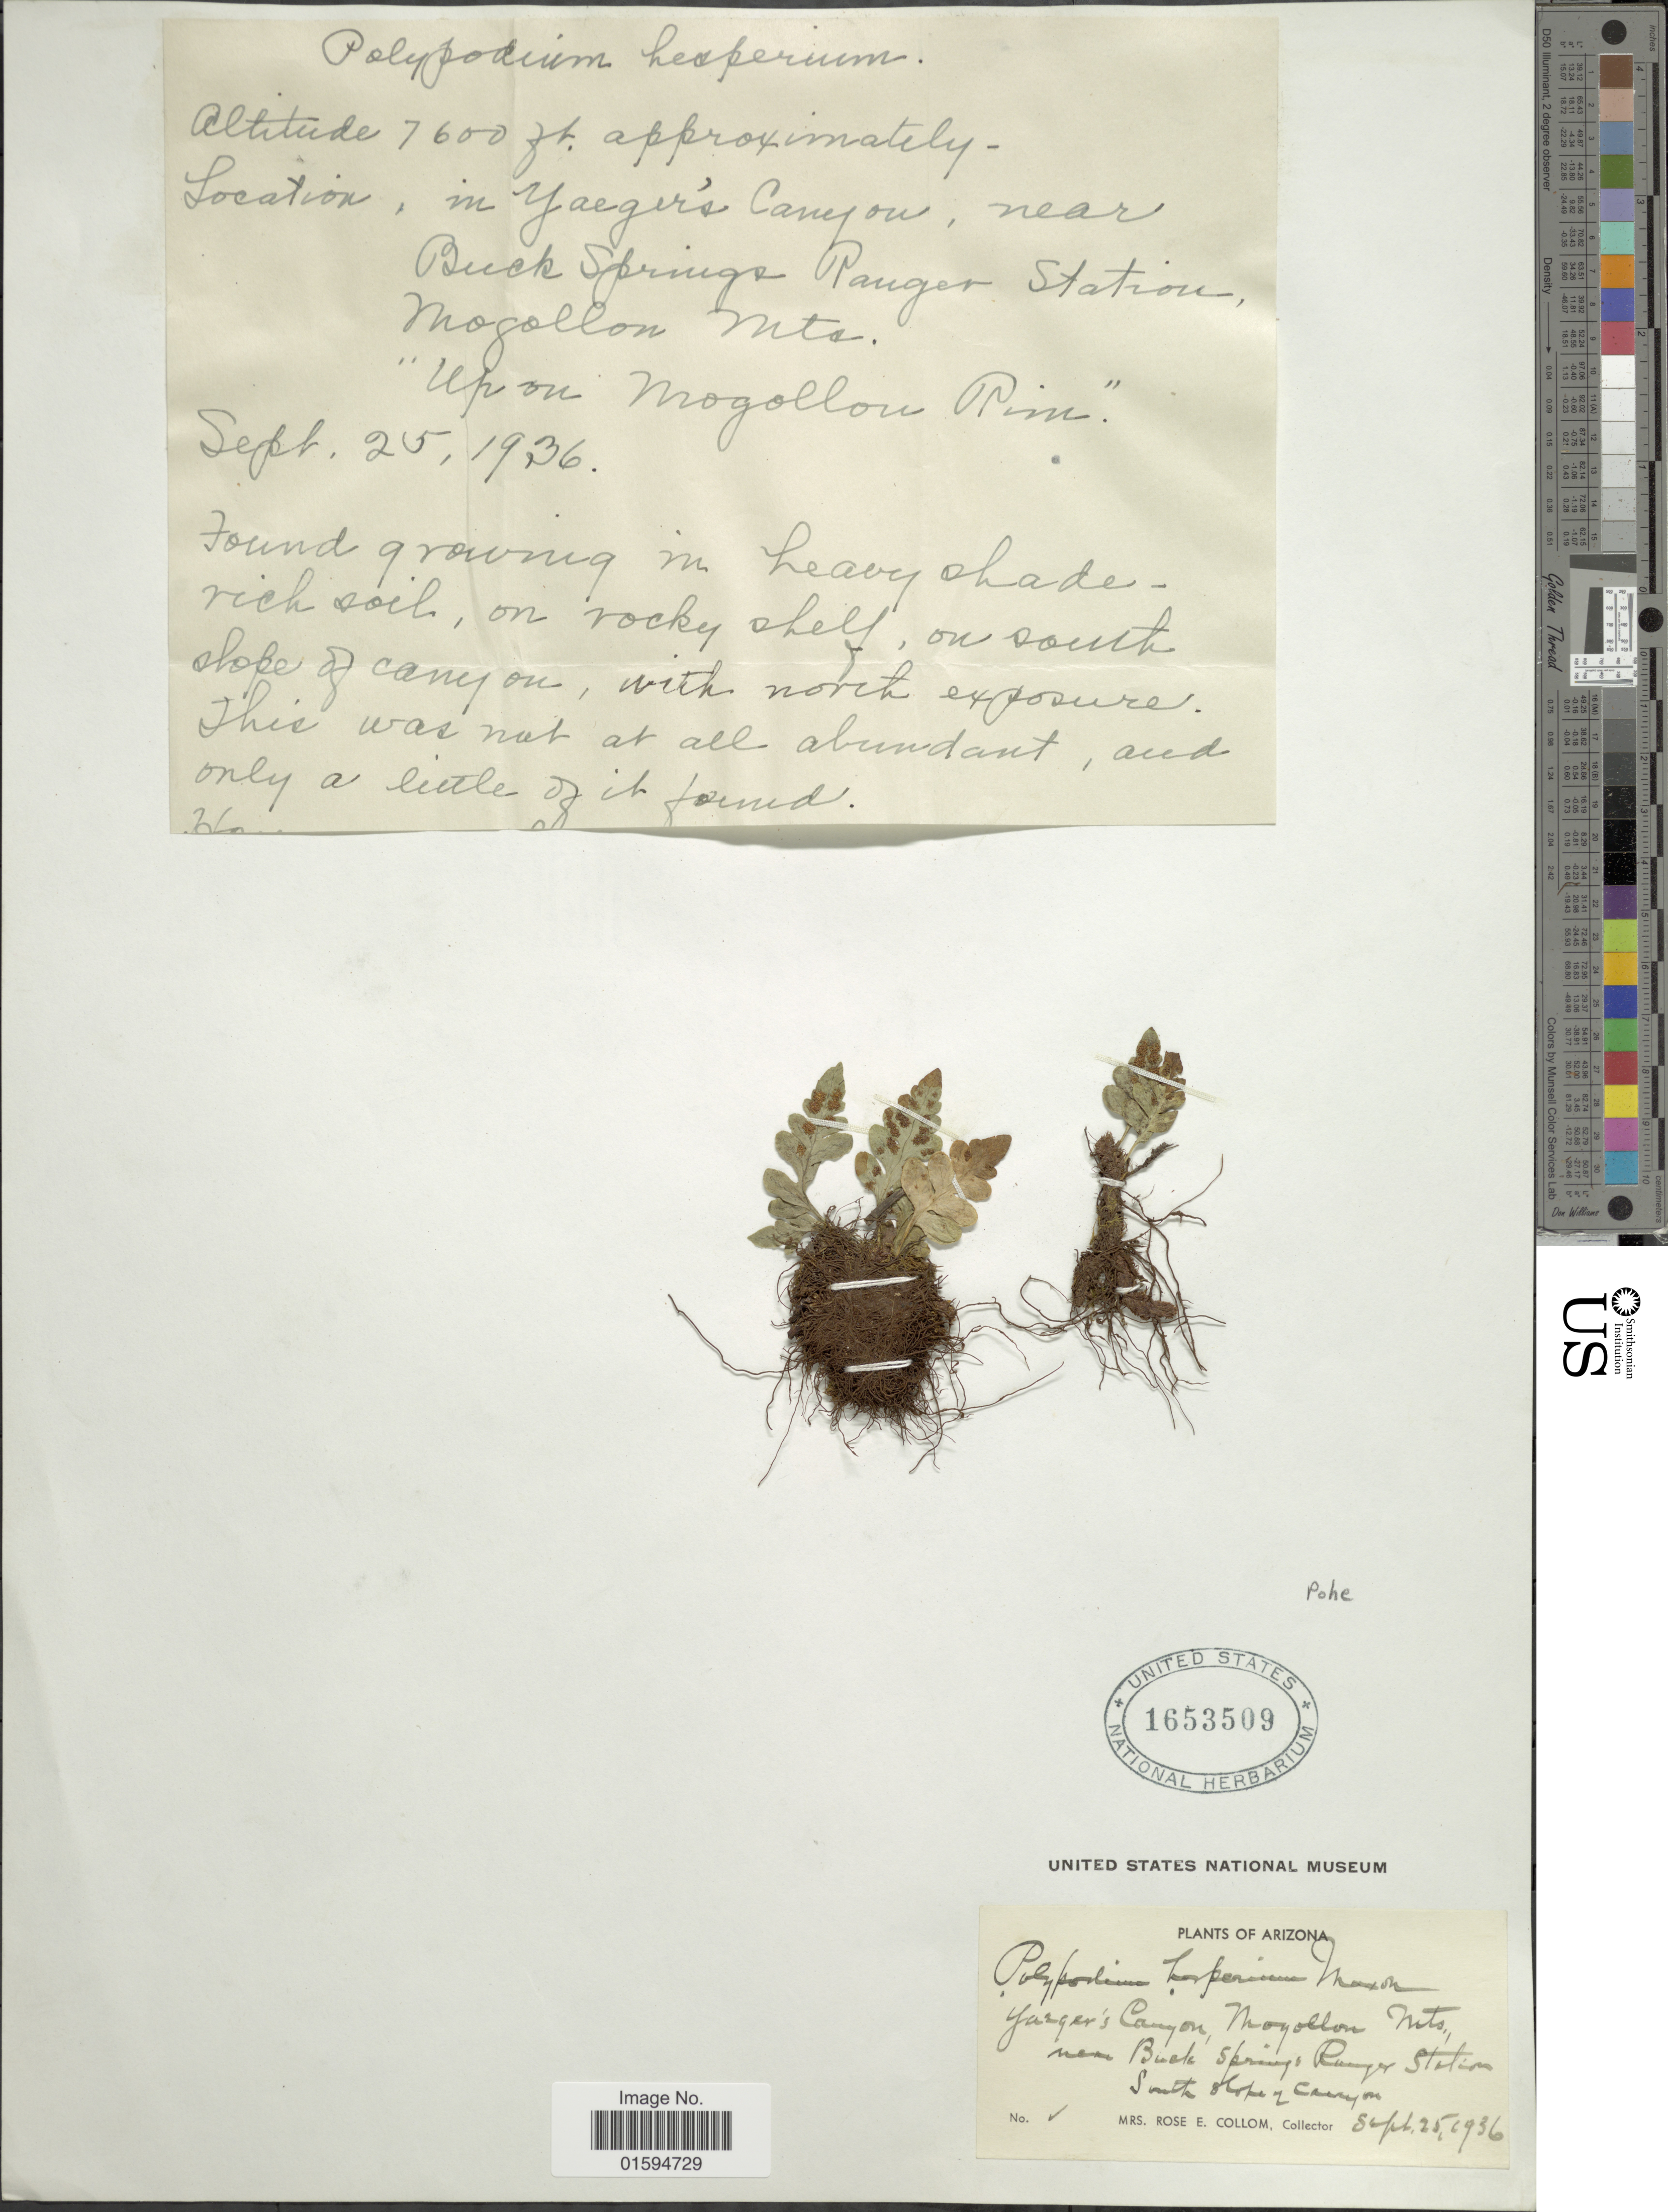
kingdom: Plantae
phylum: Tracheophyta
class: Polypodiopsida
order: Polypodiales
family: Polypodiaceae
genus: Polypodium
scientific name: Polypodium hesperium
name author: Maxon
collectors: R. E. Collom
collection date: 1936-09-25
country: United States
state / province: Arizona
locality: Yeager Canyon , Mogollon Mts near Buck Springs Ranger Station, South slopes of Canyon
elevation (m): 2316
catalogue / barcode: US 1653509